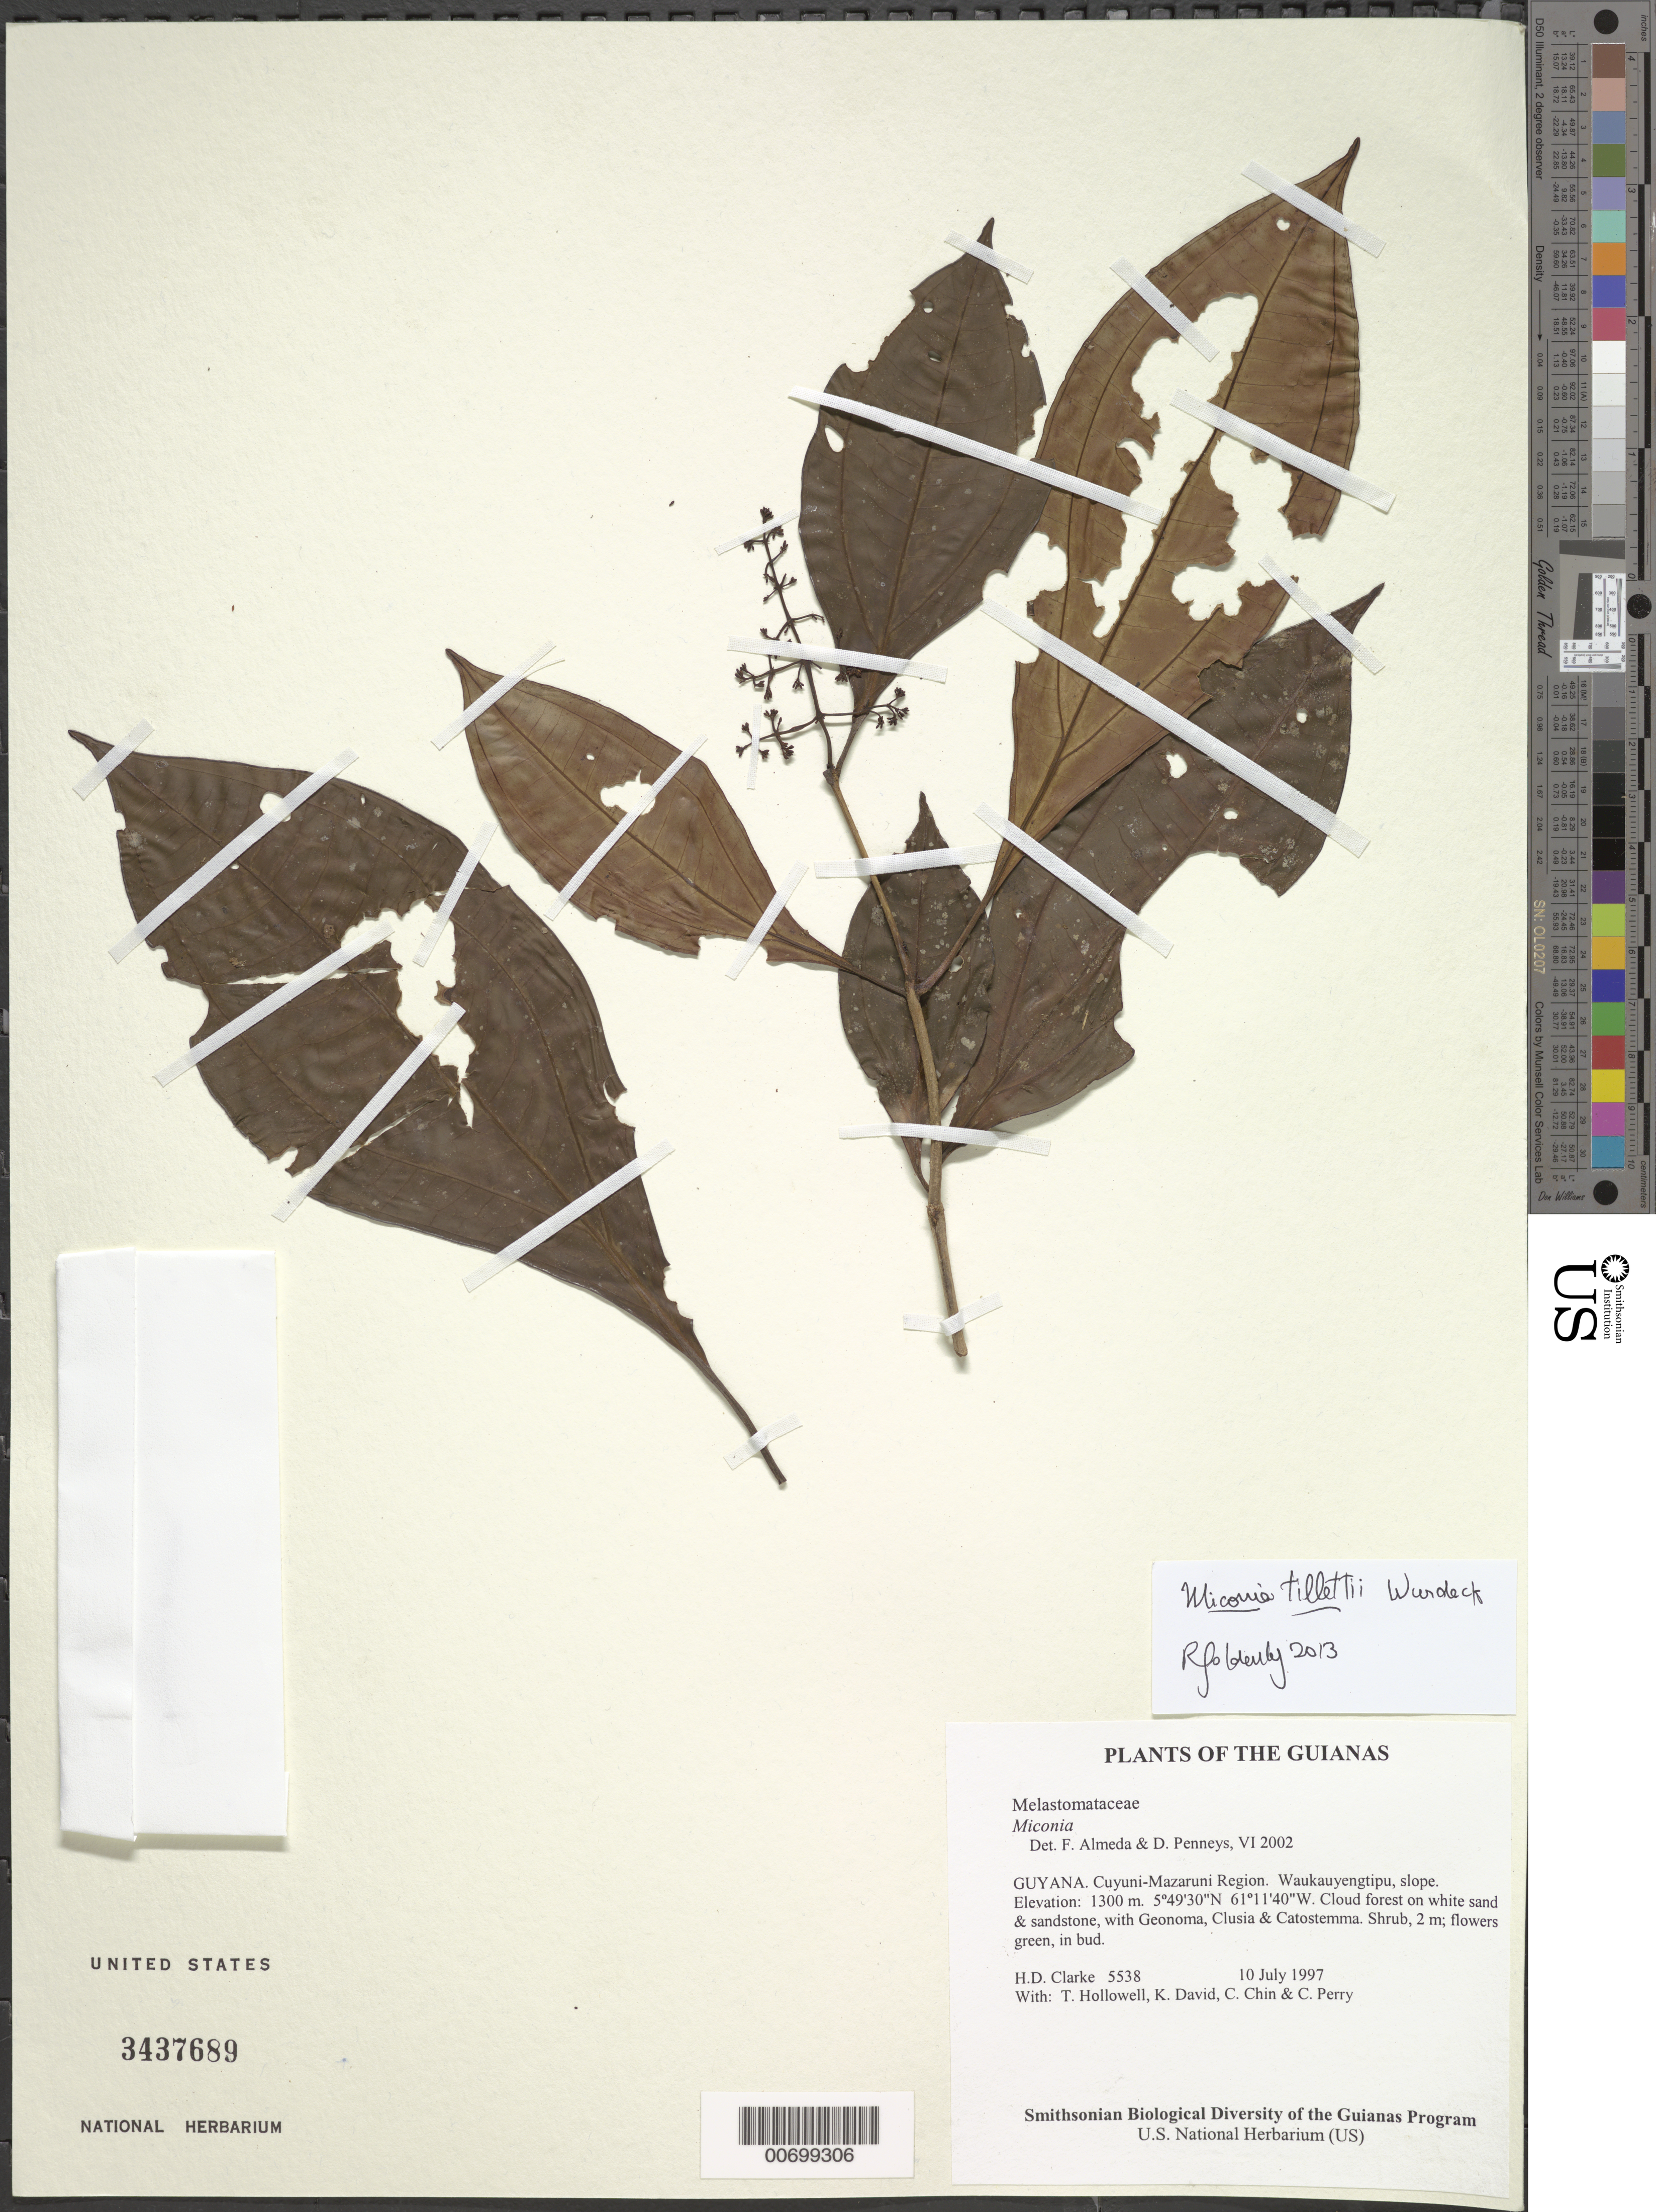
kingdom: Plantae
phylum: Tracheophyta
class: Magnoliopsida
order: Myrtales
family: Melastomataceae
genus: Miconia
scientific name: Miconia tillettii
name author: Wurdack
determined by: Goldenberg, R.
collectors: H. D. Clarke, T. Hollowell, K. David, C. Chin & C. Perry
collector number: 5538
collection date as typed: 10 July 1997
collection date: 1997-07-10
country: Guyana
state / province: Cuyuni-Mazaruni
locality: Waukauyengtipu, slope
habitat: Cloud forest on white sand & sandstone, with Geonoma, Clusia & Catostemma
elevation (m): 1300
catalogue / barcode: US 3437689